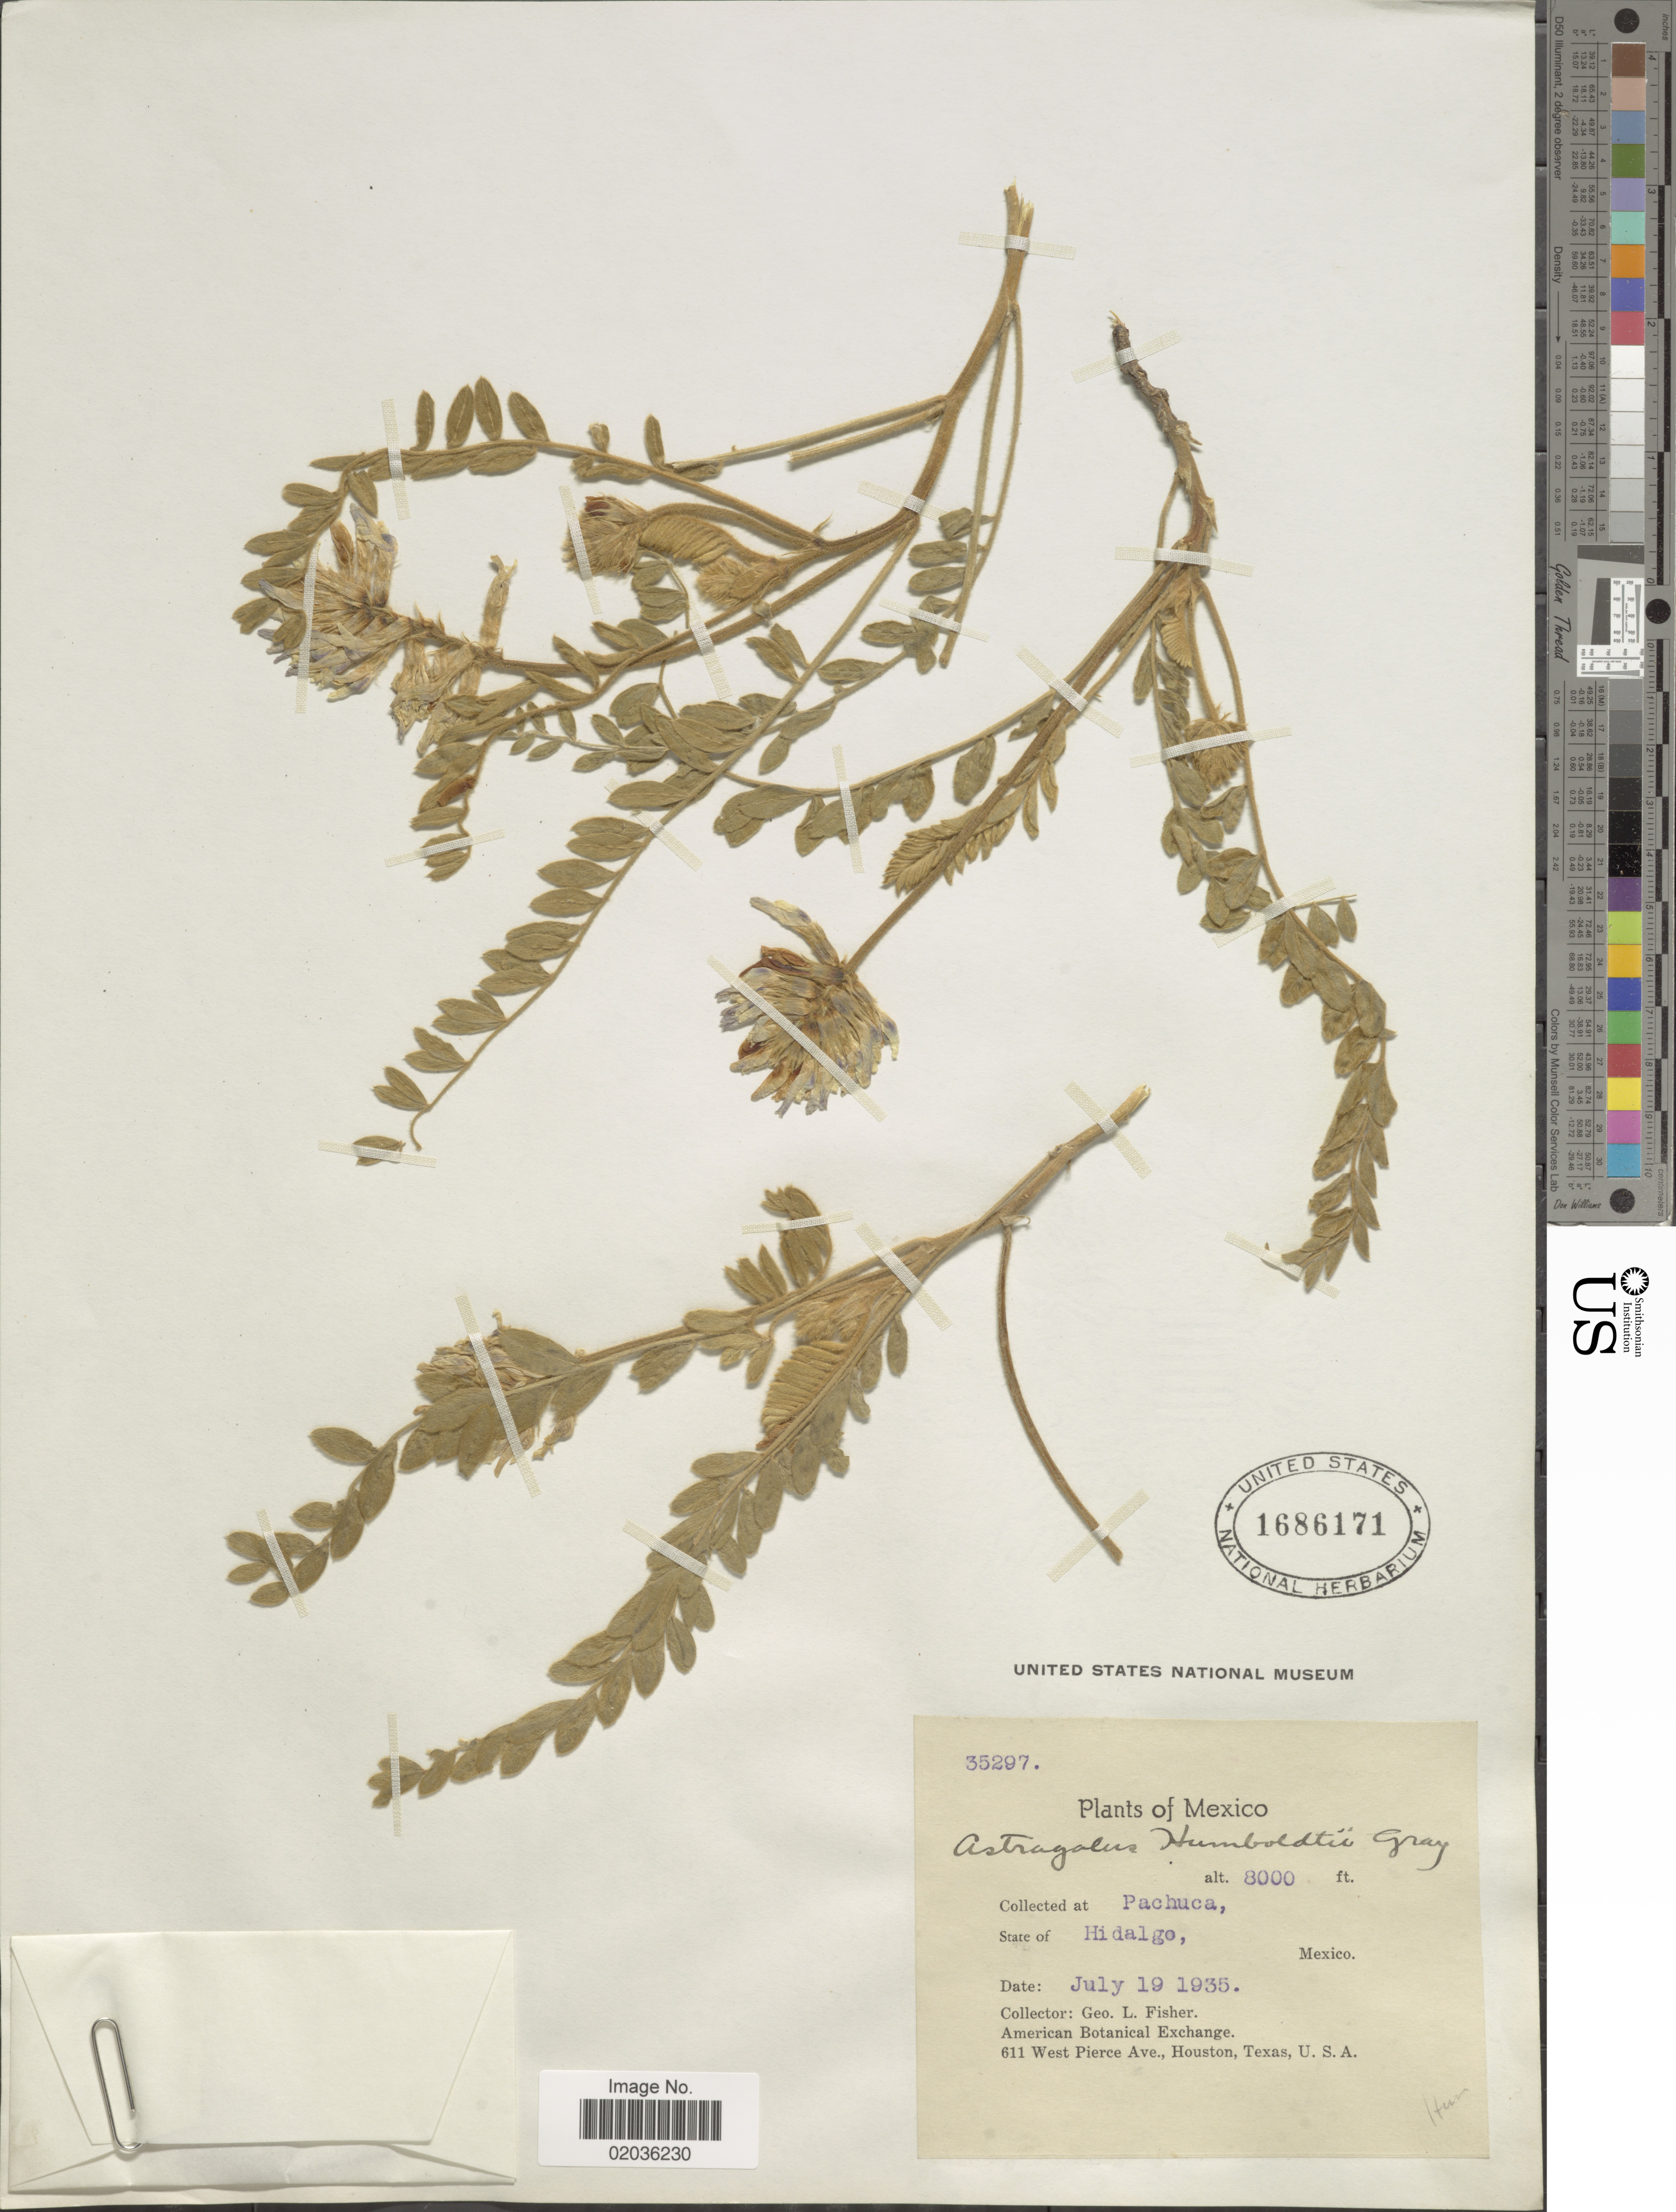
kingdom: Plantae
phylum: Tracheophyta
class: Magnoliopsida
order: Fabales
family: Fabaceae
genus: Astragalus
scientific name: Astragalus mollissimus var. irolanus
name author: (M.E. Jones) Barneby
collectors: G. L. Fisher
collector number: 35297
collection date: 1935-07-19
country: Mexico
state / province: Hidalgo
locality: Pachuca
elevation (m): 2438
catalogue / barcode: US 1686171